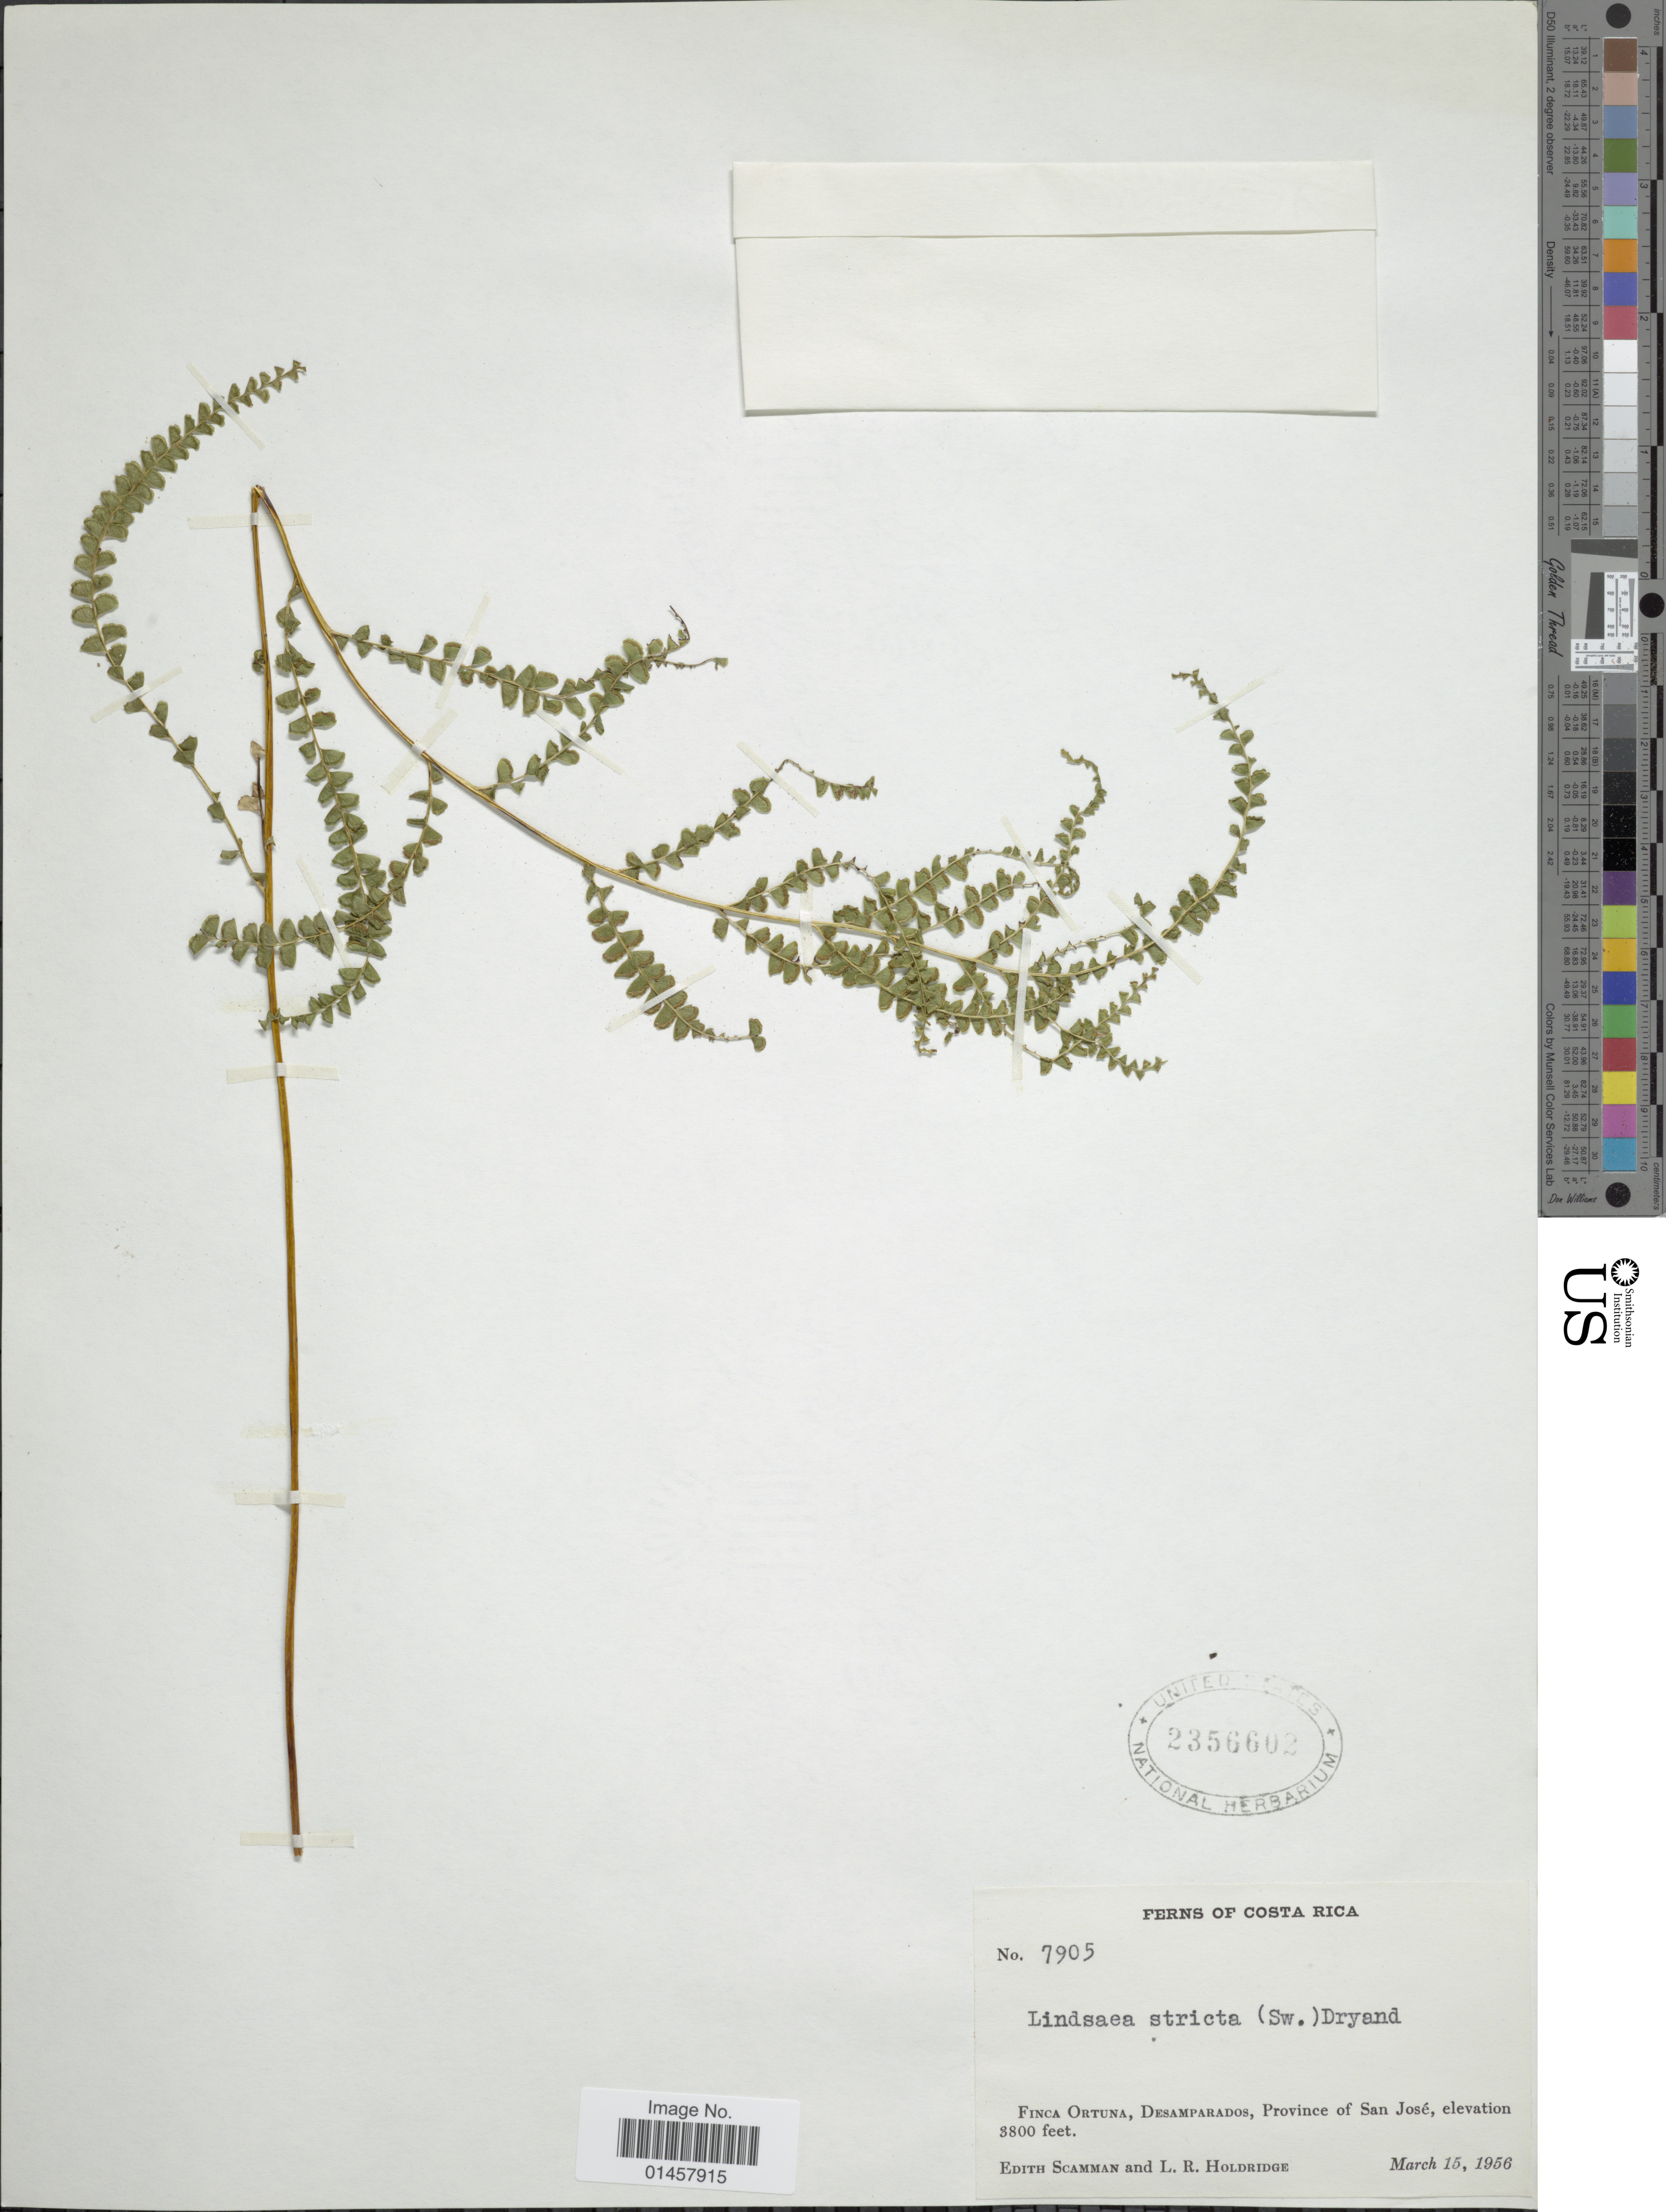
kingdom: Plantae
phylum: Tracheophyta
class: Polypodiopsida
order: Polypodiales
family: Lindsaeaceae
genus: Lindsaea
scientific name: Lindsaea stricta f. moritziana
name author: K.U. Kramer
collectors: E. Scamman & L. Holdridge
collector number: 7905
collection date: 1956-03-15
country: Costa Rica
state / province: San José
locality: Finca Ortuna, Desamparados, Province of San José,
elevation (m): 1158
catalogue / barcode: US 2356602